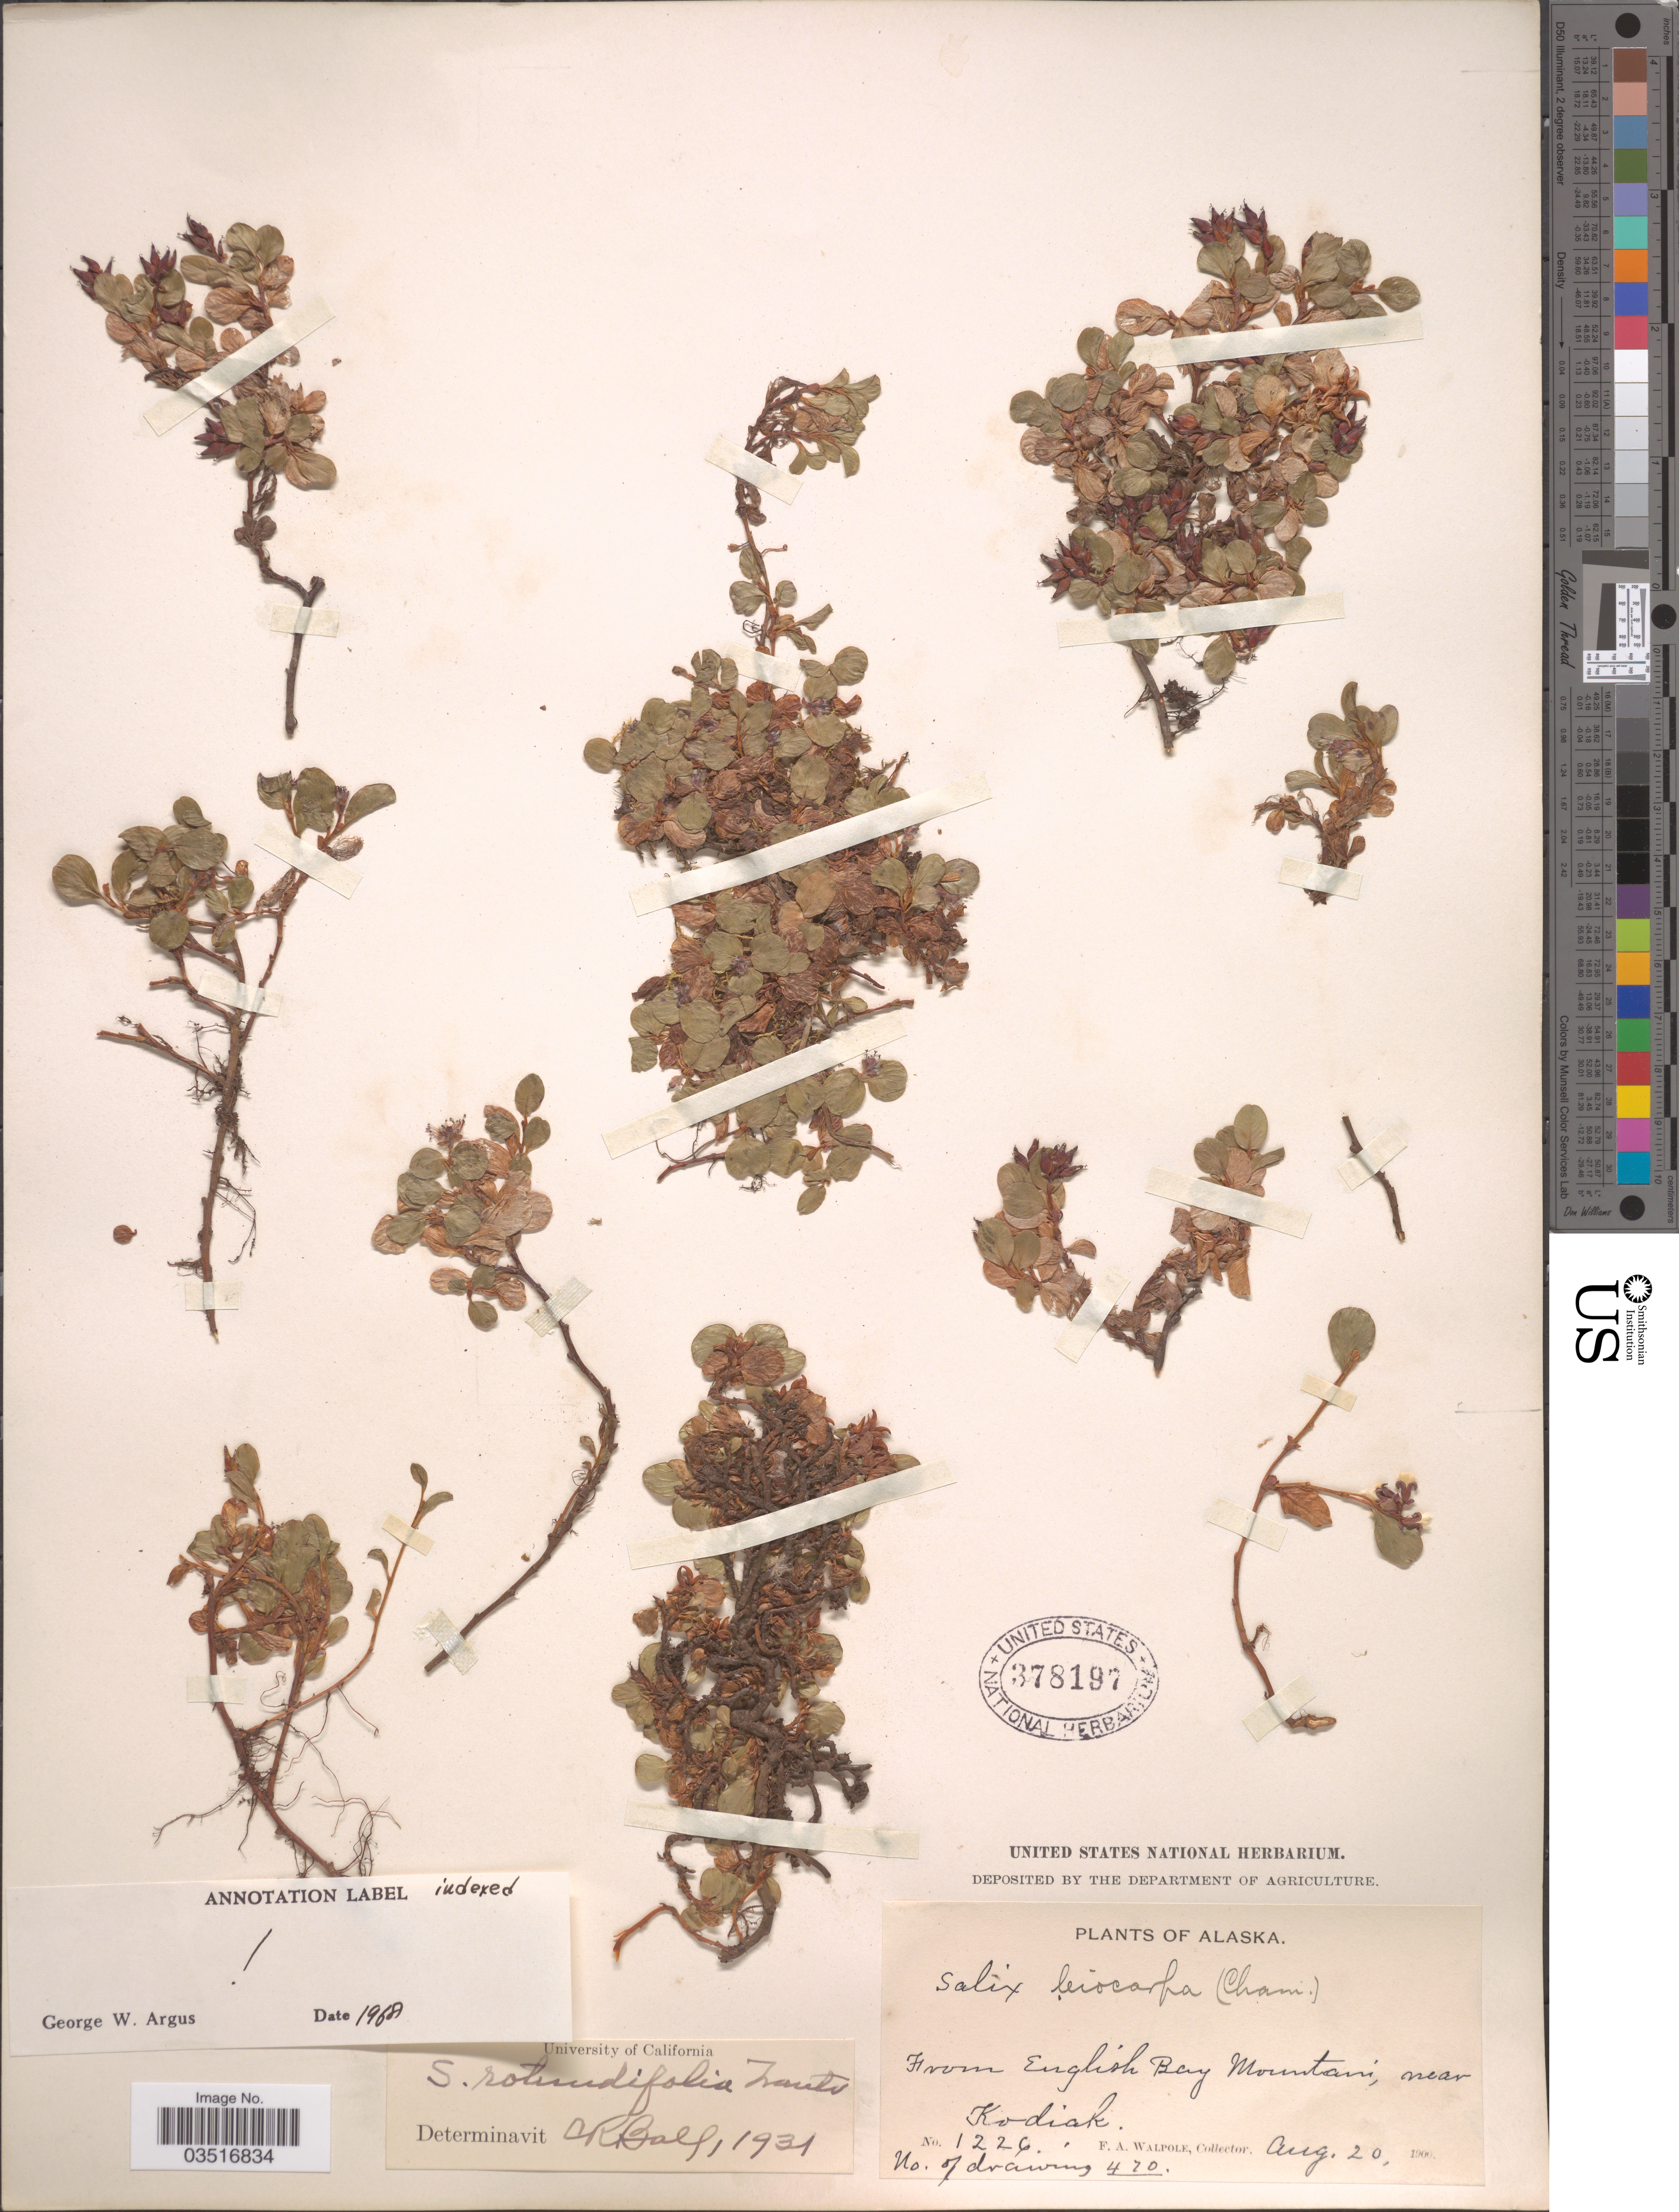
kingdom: Plantae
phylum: Tracheophyta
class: Magnoliopsida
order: Malpighiales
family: Salicaceae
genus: Salix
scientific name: Salix rotundifolia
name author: Trautv.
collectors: F. Walpole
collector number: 1226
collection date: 1900-08-20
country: United States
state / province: Alaska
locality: From English Bay Mountain, near Kodiak.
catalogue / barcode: US 378197